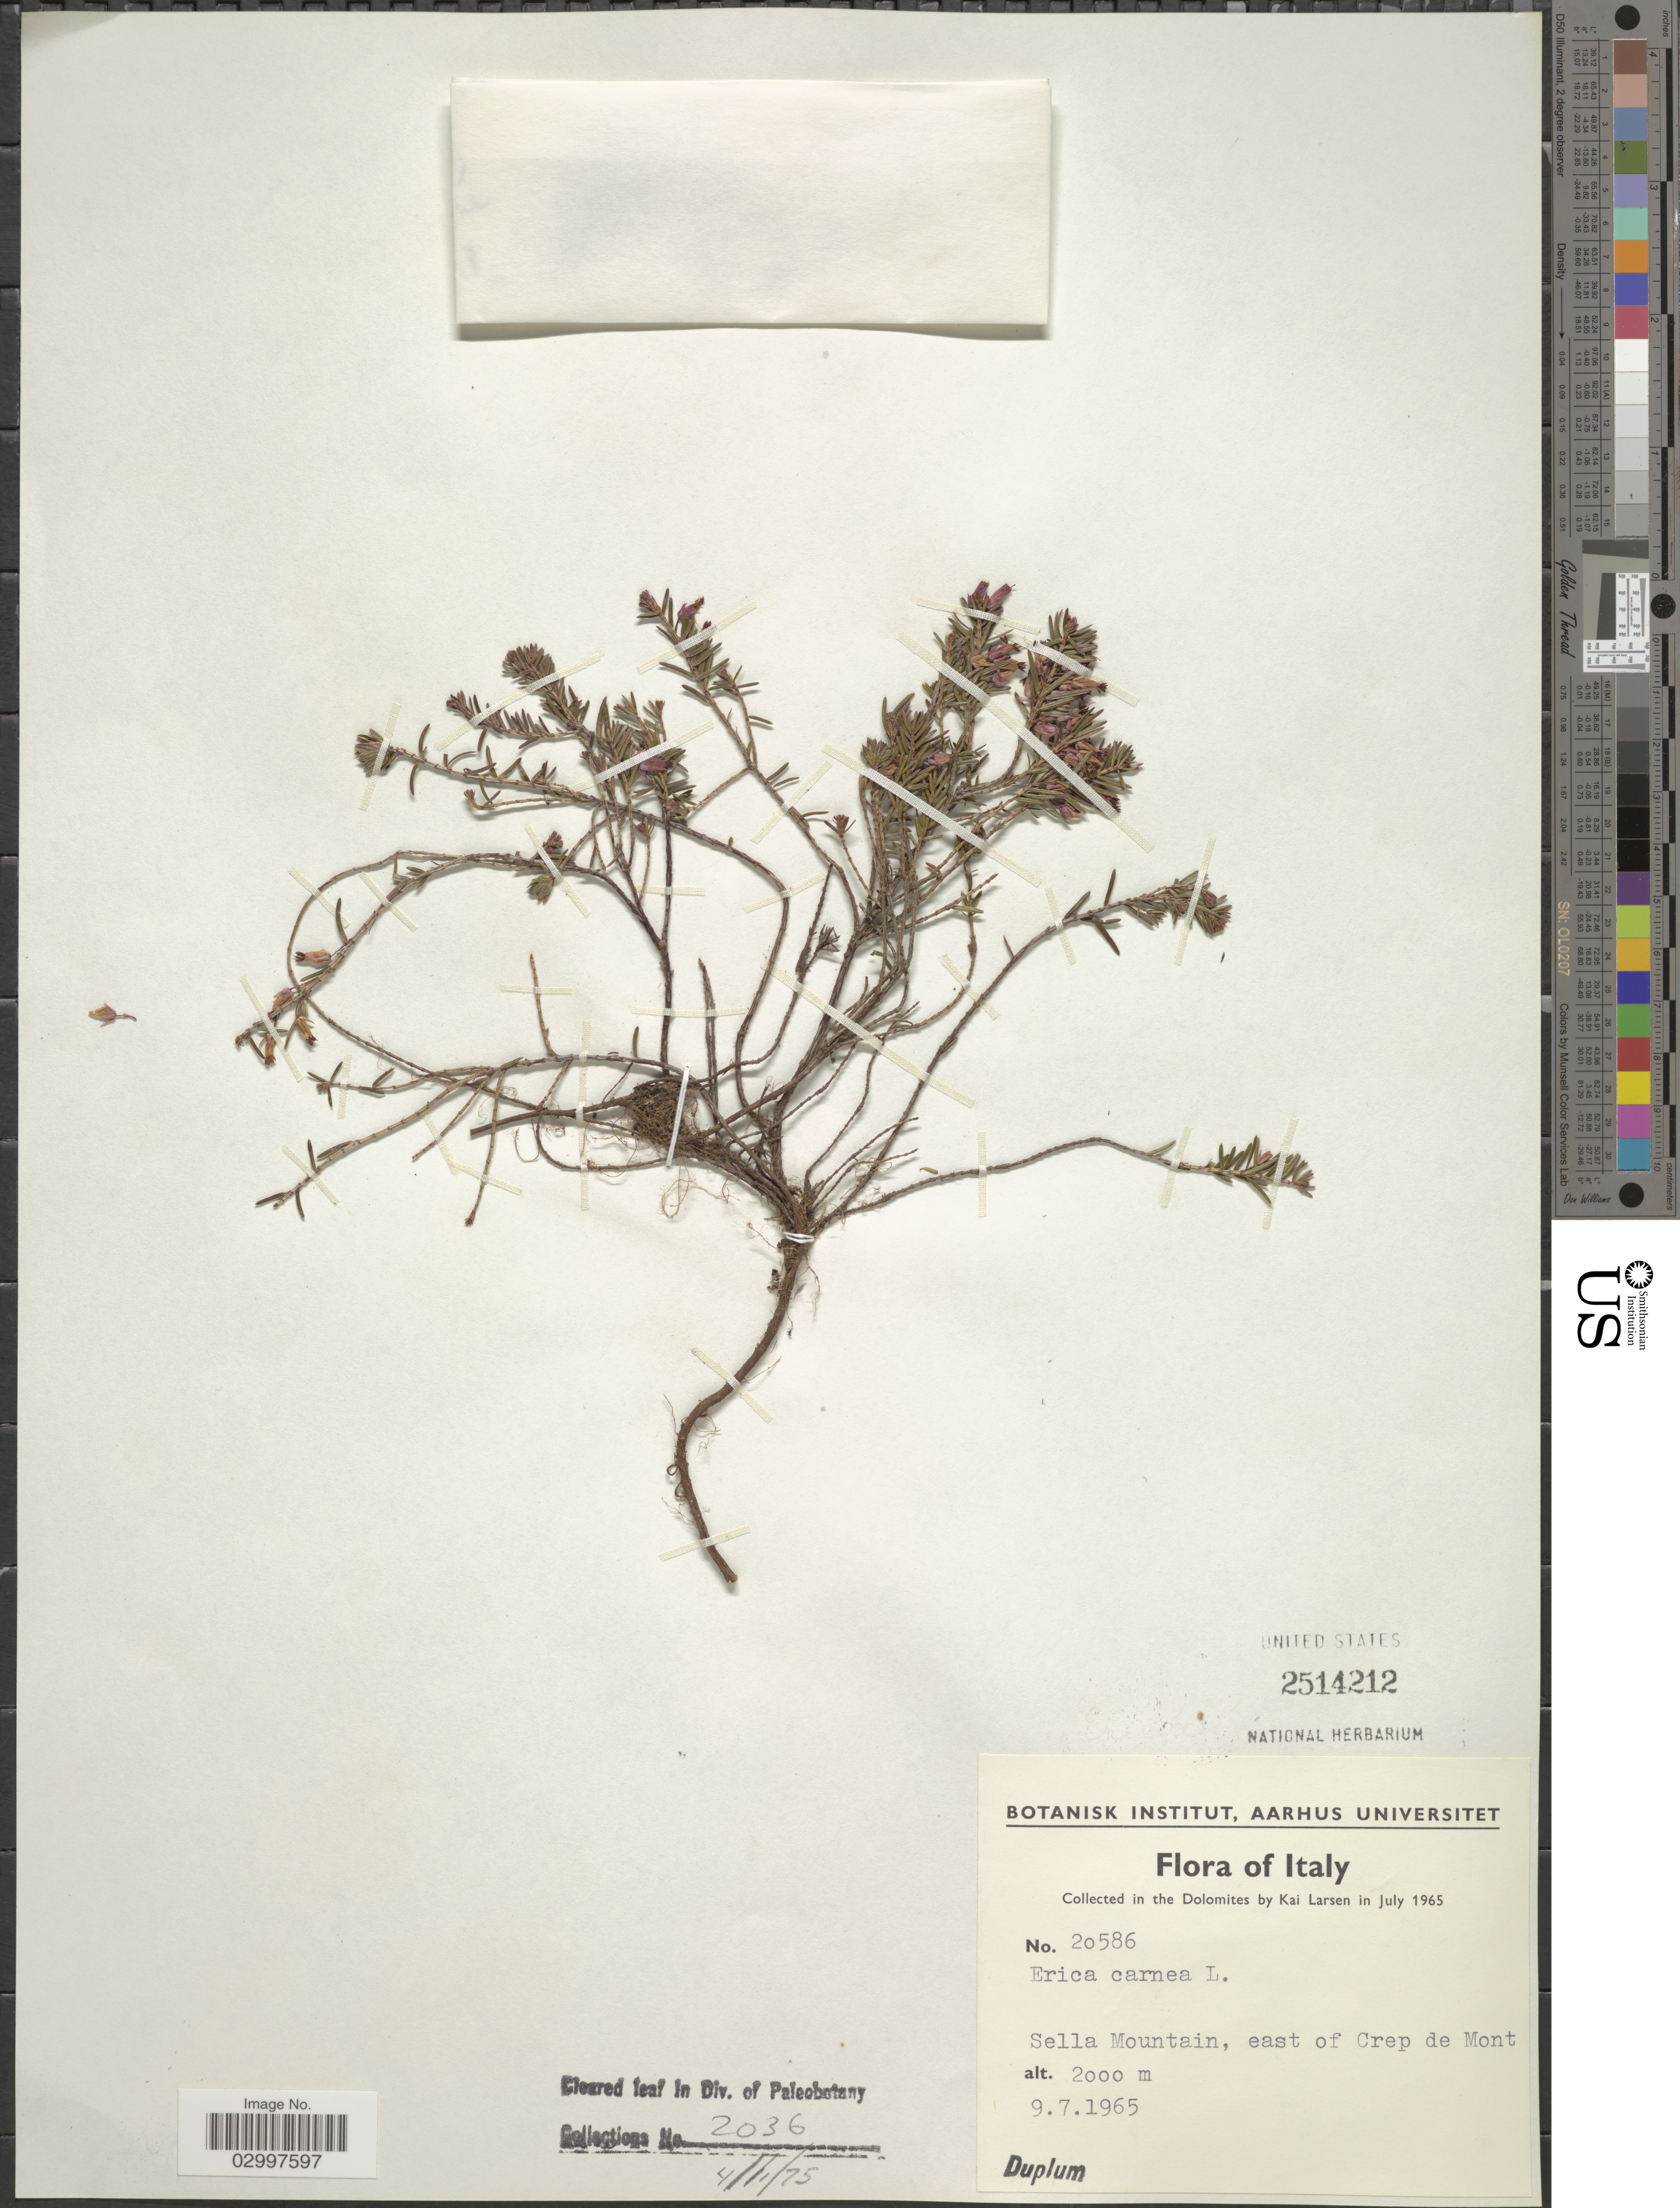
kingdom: Plantae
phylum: Tracheophyta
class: Magnoliopsida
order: Ericales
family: Ericaceae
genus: Erica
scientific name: Erica carnea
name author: L.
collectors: K. Larsen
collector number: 20586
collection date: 1965-07-09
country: Italy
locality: In the Dolomites. Sella Mountain, east of Crep de Mont.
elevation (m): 2000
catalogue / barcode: US 2514212